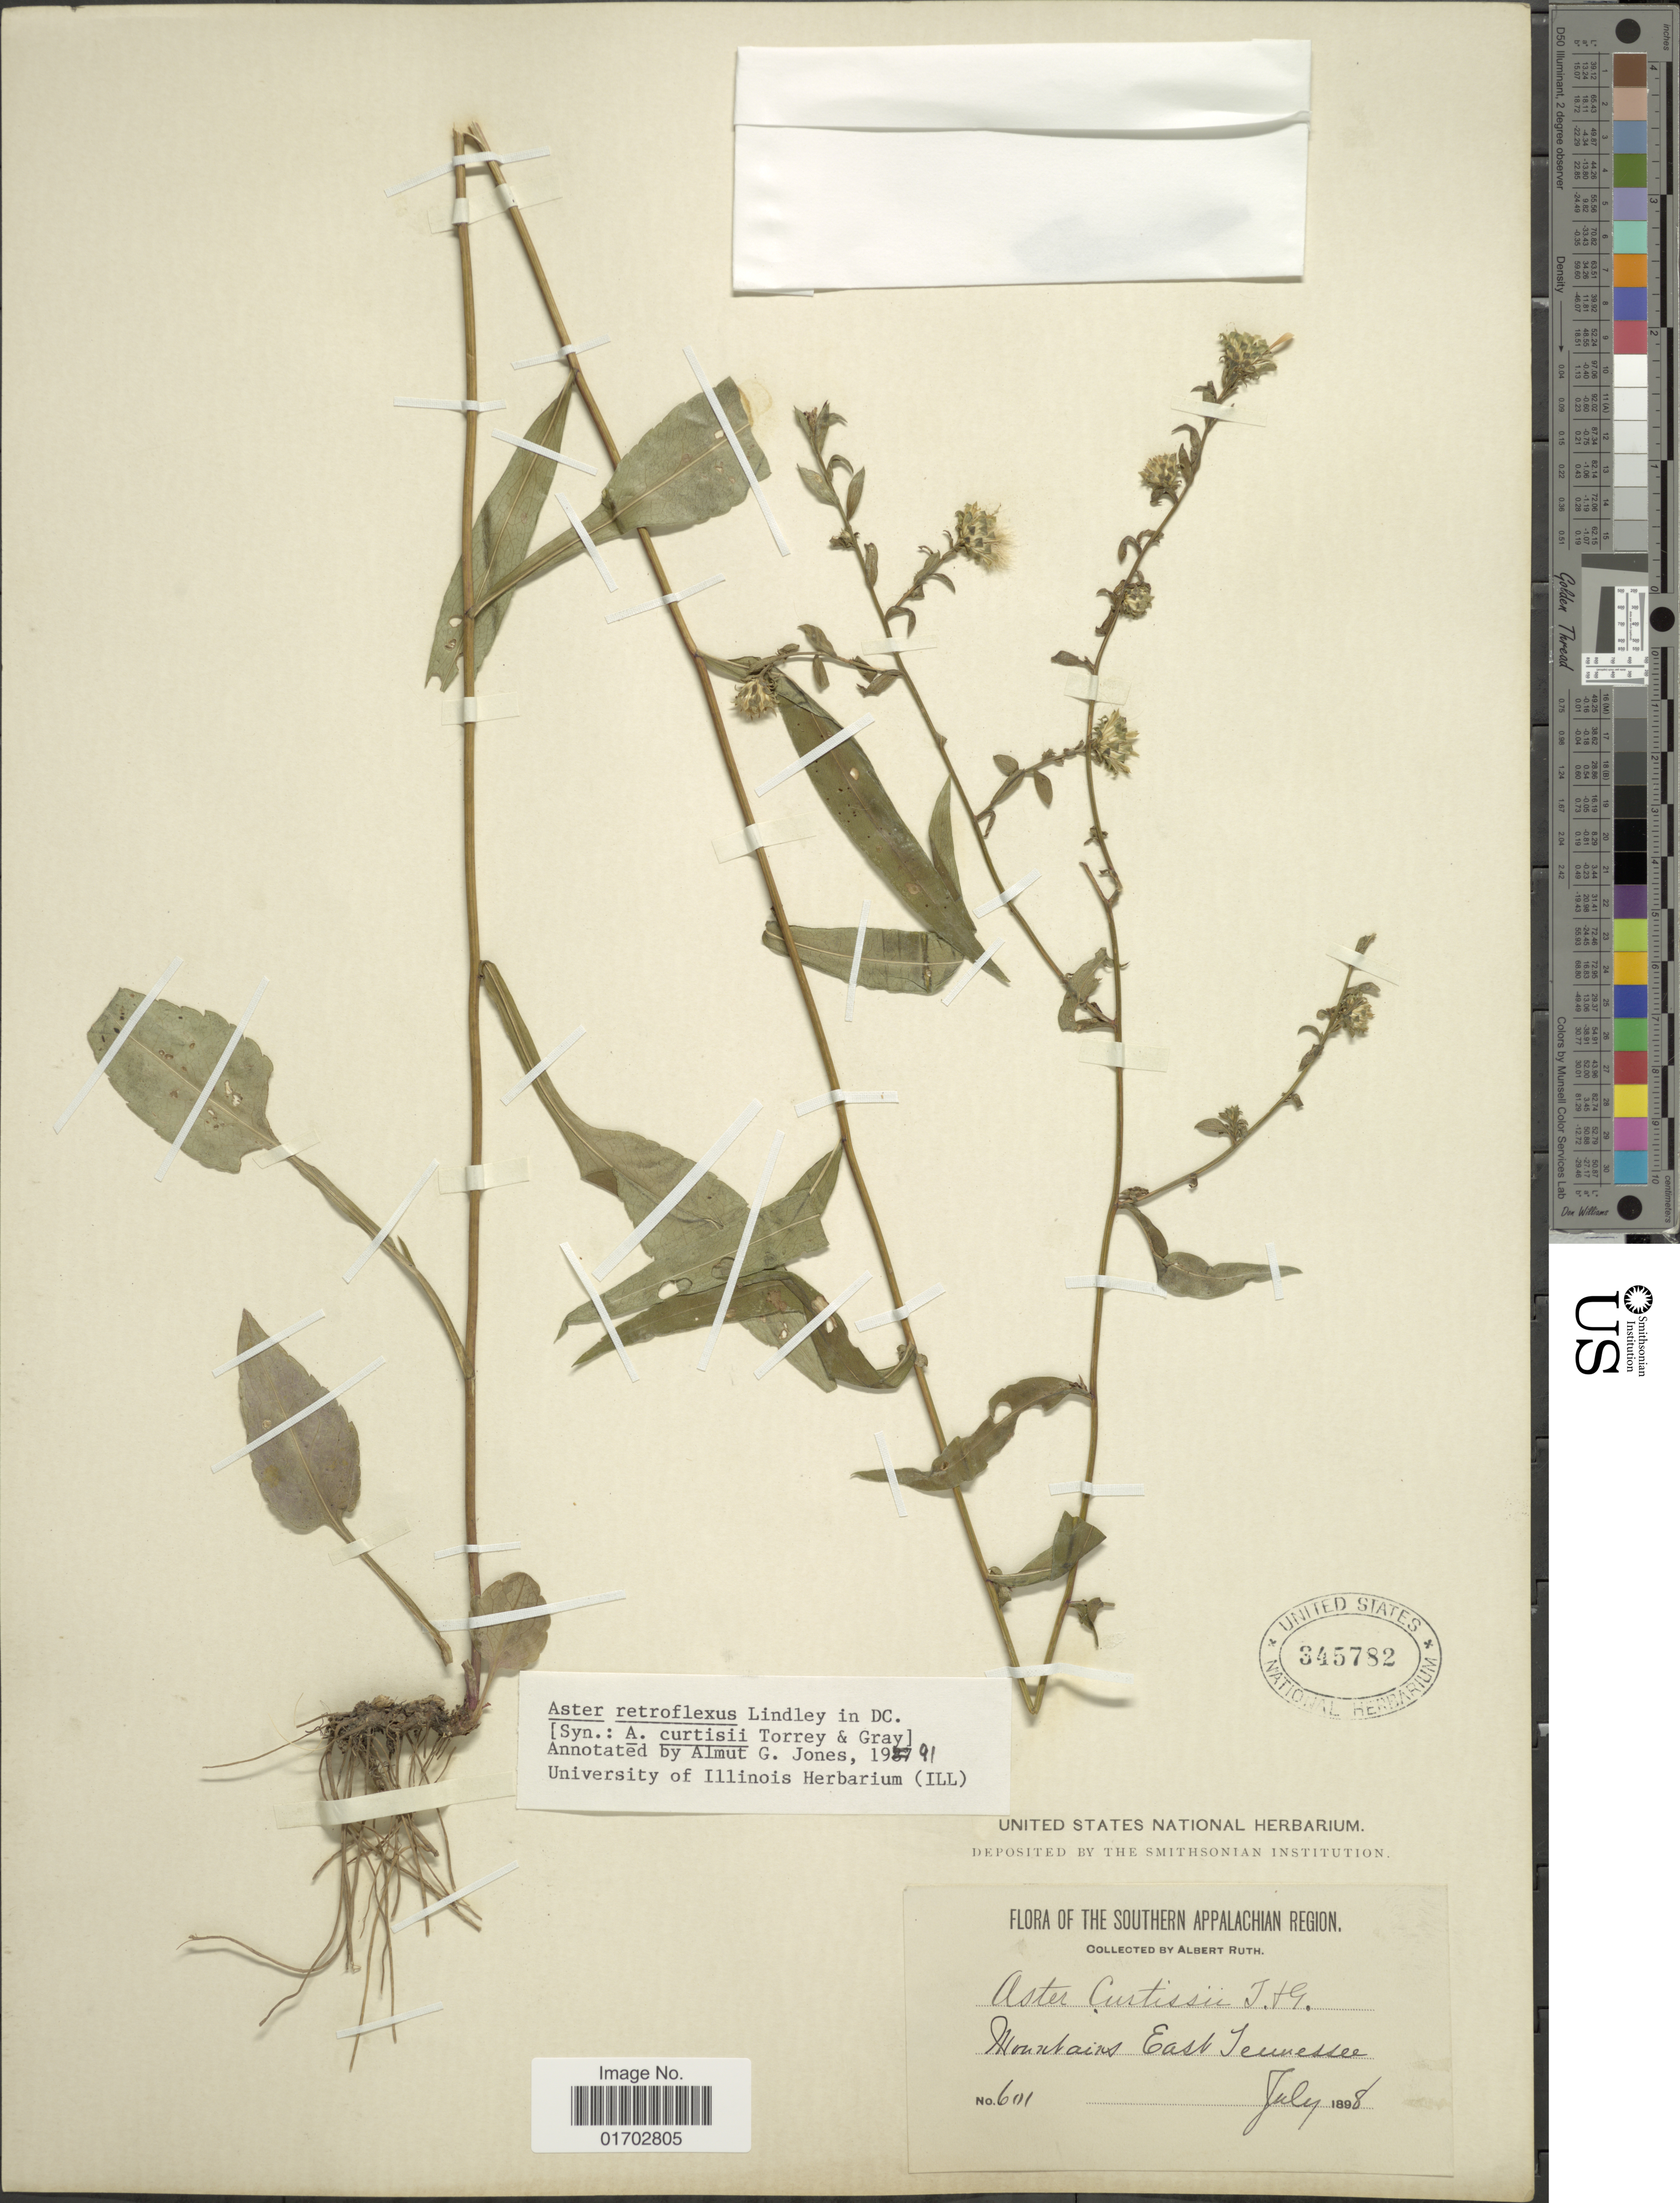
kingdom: Plantae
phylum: Tracheophyta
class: Magnoliopsida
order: Asterales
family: Asteraceae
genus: Symphyotrichum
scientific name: Symphyotrichum retroflexum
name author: (Lindl.) G.L. Nesom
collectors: A. Ruth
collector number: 601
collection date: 1898-07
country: United States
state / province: Tennessee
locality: The Southern Appalachian Region, Mountains, East Tennessee.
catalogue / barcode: US 345782